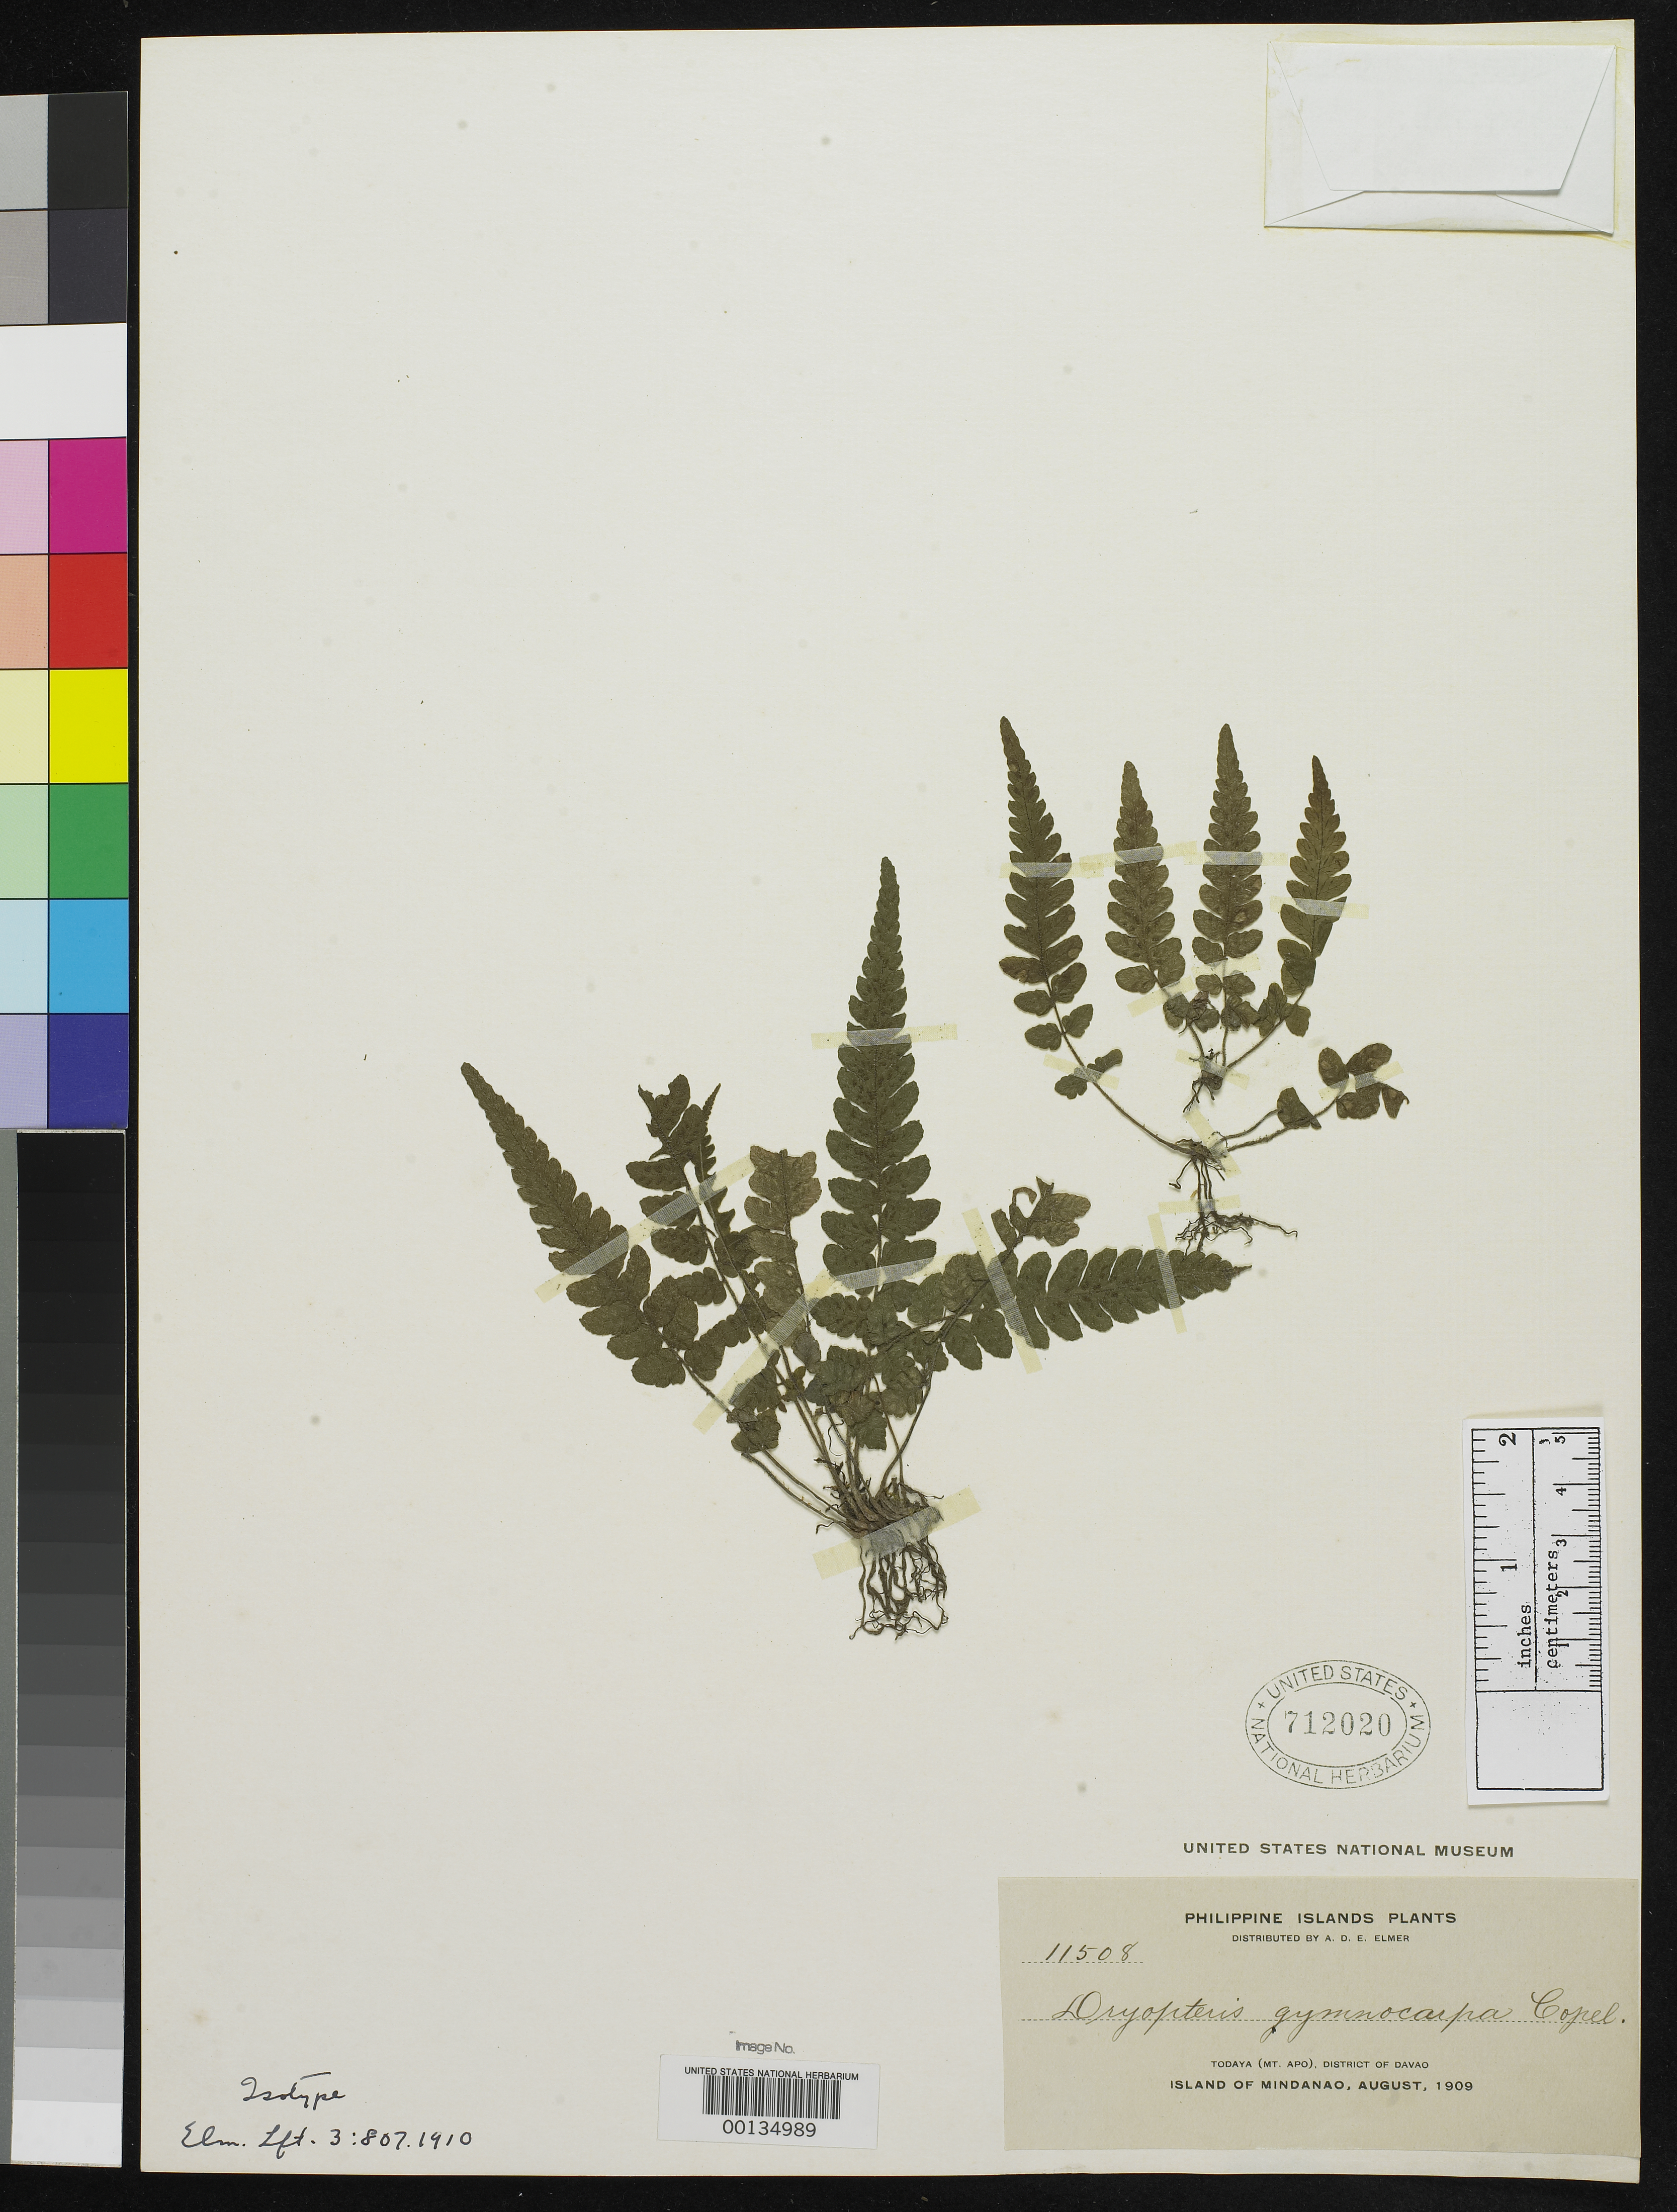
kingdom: Plantae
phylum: Tracheophyta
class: Polypodiopsida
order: Polypodiales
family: Dryopteridaceae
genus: Dryopteris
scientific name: Dryopteris gymnocarpa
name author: Copel. in Elmer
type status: Isotype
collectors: A. D. E. Elmer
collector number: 11508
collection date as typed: Aug 1909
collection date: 1909-08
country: Philippines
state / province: Davao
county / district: Davao del Sur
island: Mindanao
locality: Todaya (Mt. Apo), District of Davao, Island of Mindanao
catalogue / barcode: US 712020